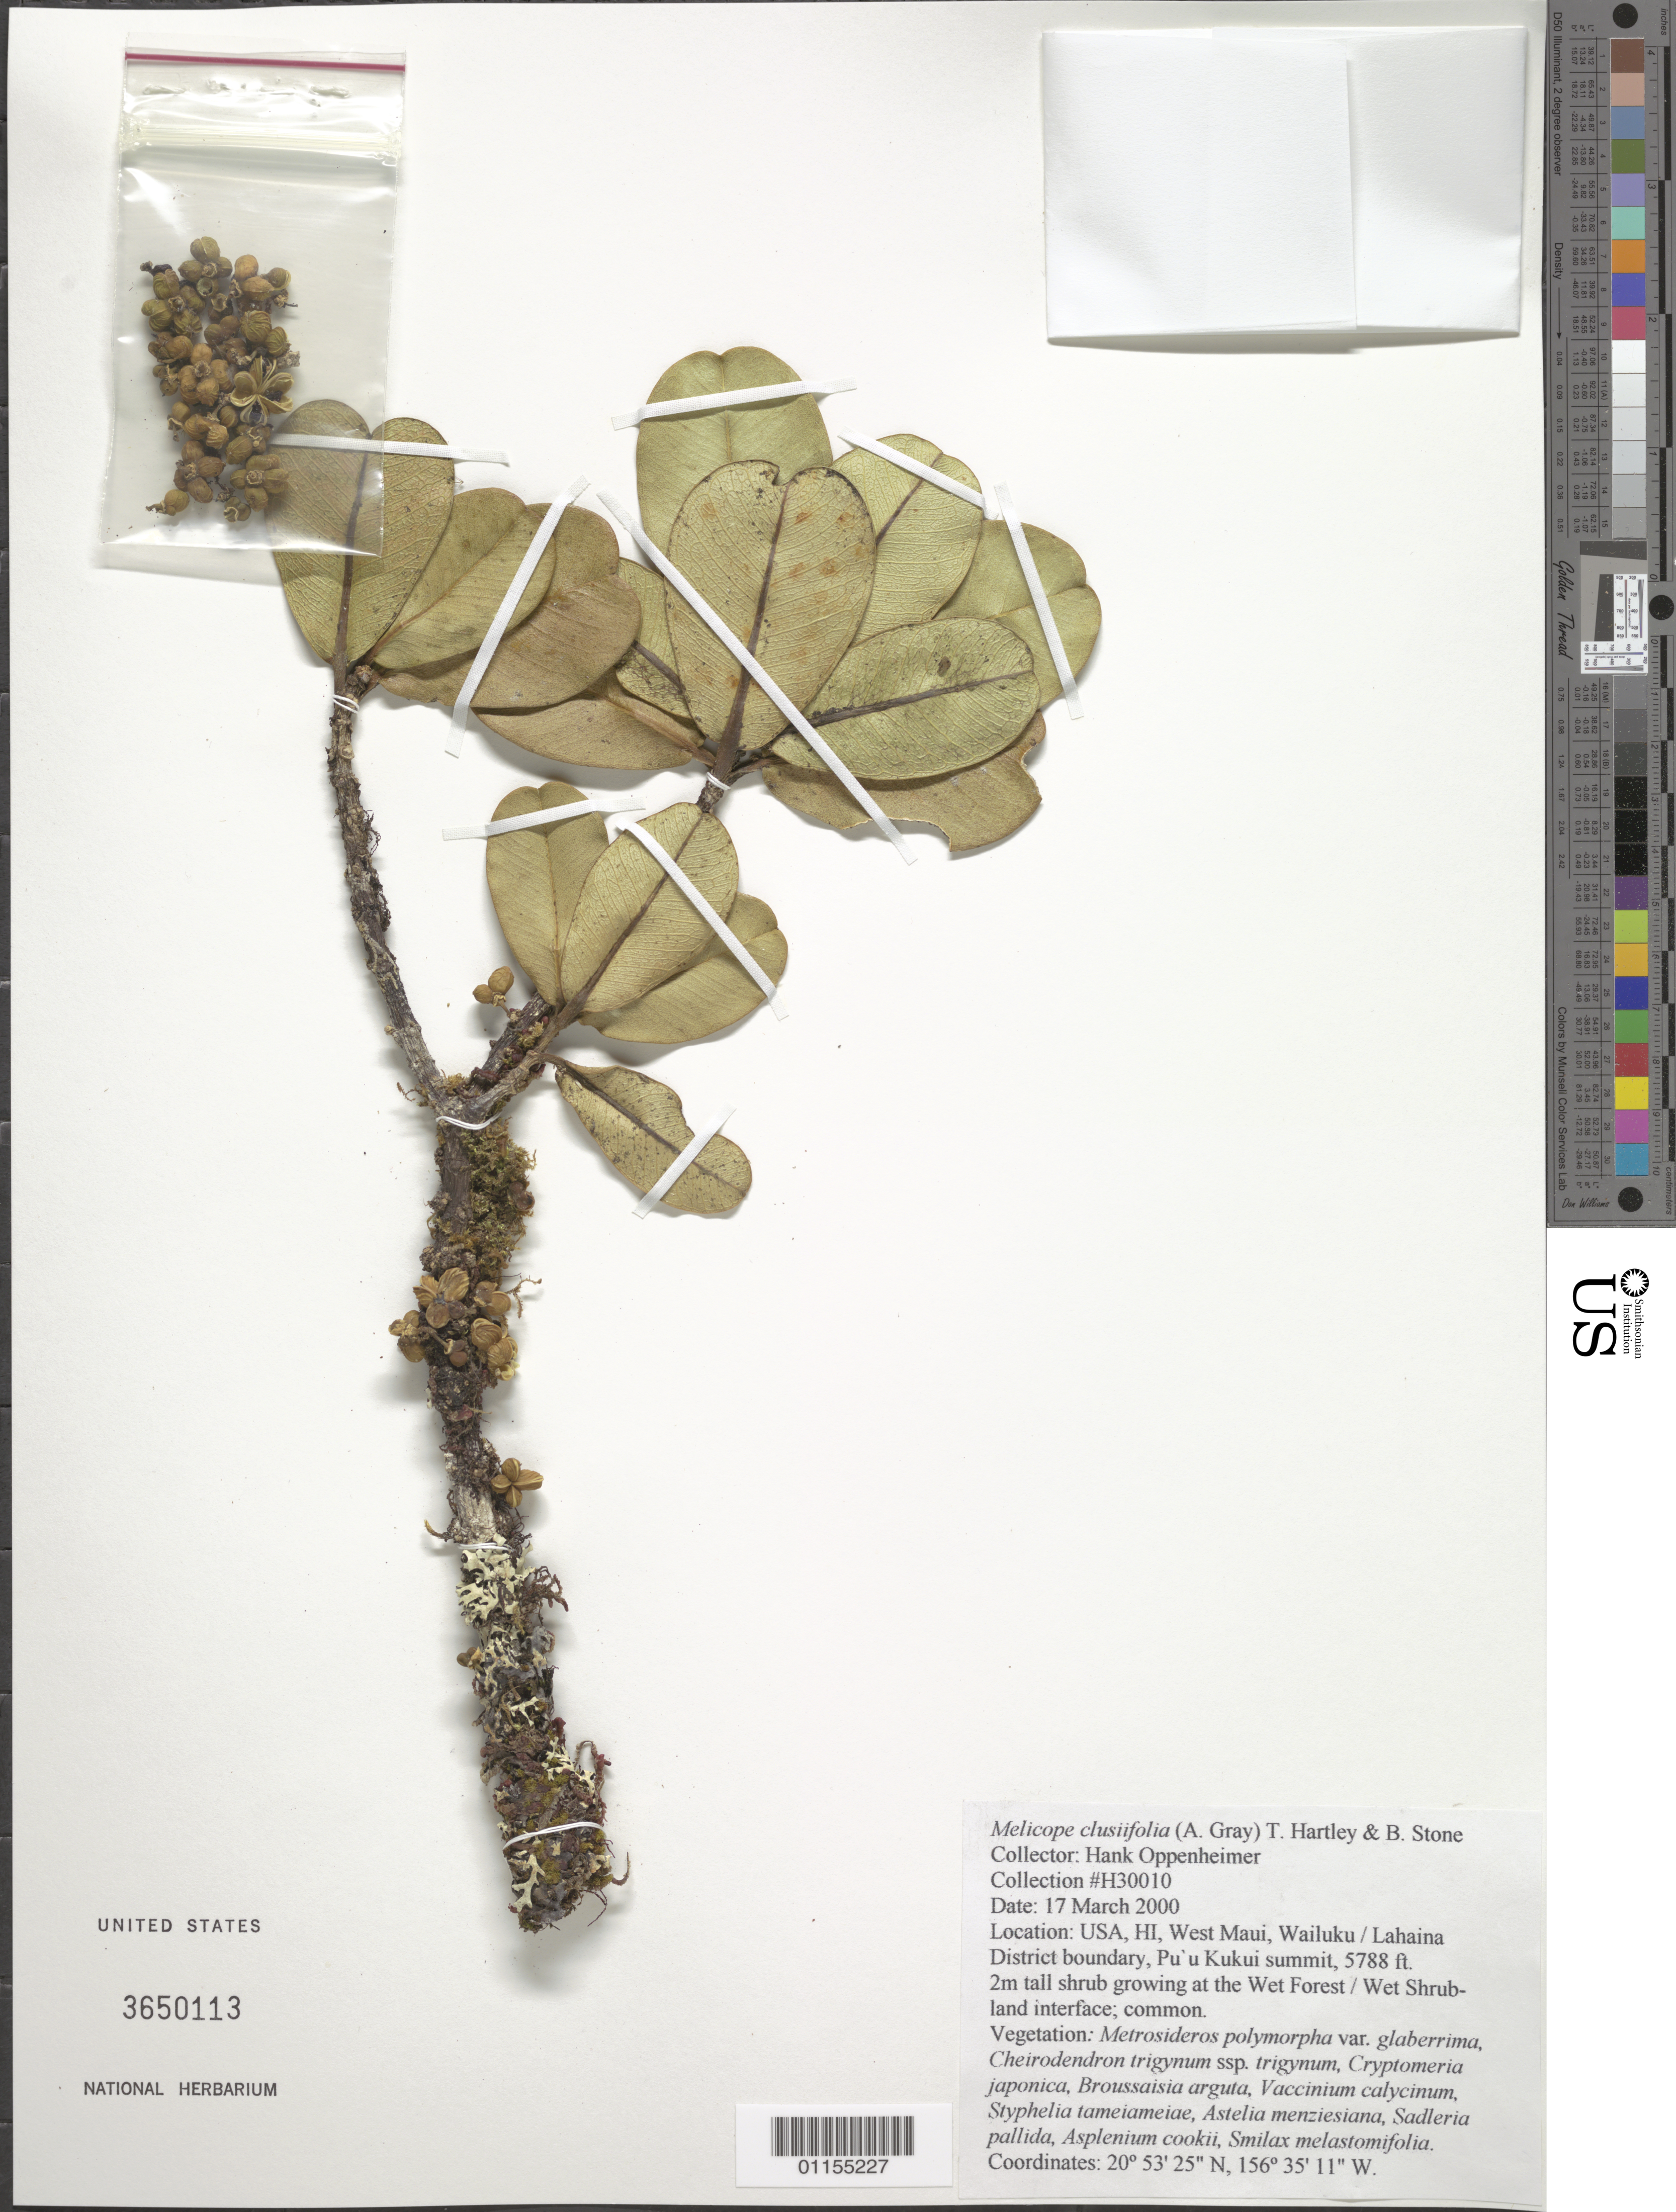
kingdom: Plantae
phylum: Tracheophyta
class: Magnoliopsida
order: Sapindales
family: Rutaceae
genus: Melicope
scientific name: Melicope clusiifolia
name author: (A. Gray) T.G. Hartley & B.C. Stone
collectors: H. Oppenheimer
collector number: H30010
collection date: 2000-03-17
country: United States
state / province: Hawaii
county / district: Maui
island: Maui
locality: West Maui, Wailuku/Lahaina Districts boundary, Pu'u Kukui summit.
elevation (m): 1764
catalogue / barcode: US 3650113